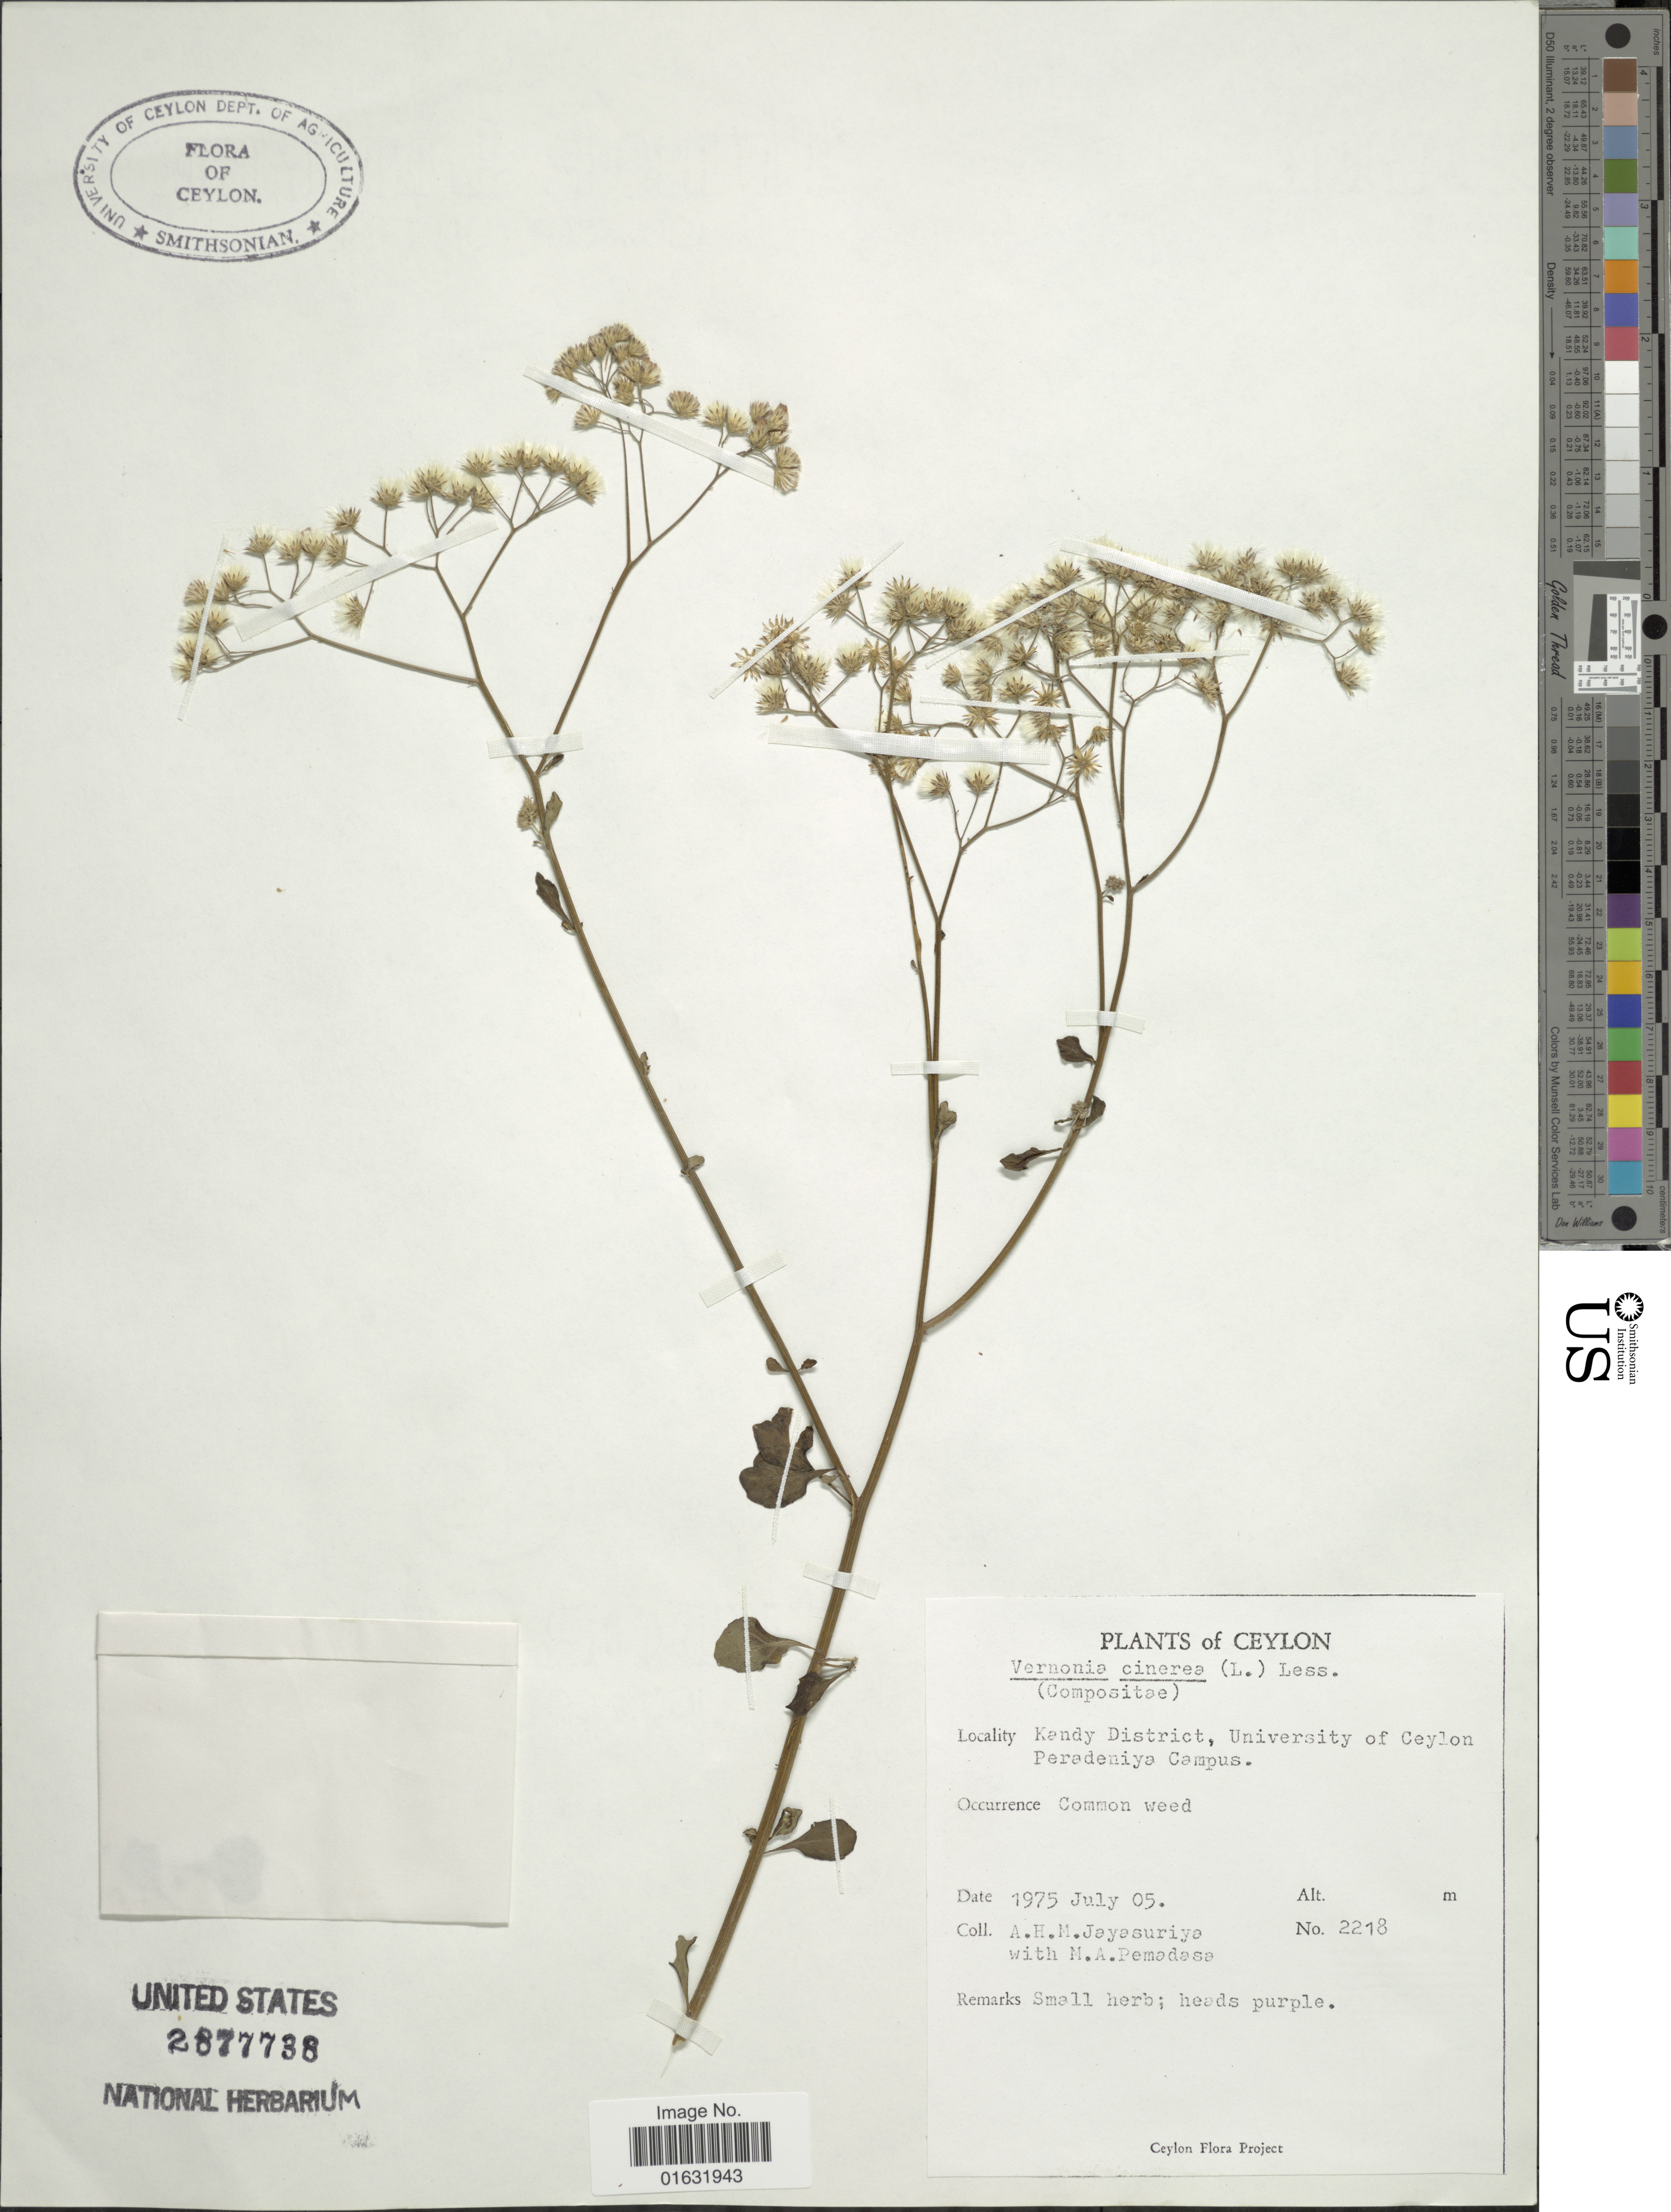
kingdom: Plantae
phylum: Tracheophyta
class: Magnoliopsida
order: Asterales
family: Asteraceae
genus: Cyanthillium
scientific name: Cyanthillium cinereum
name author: (L.) H. Rob.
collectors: A. H. Jayasuriya & M. Pemadasa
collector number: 2218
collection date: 1975-07-05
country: Sri Lanka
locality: Ceylon, Kandy District, University of Ceylon, Peradeniya Campus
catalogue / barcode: US 2877738